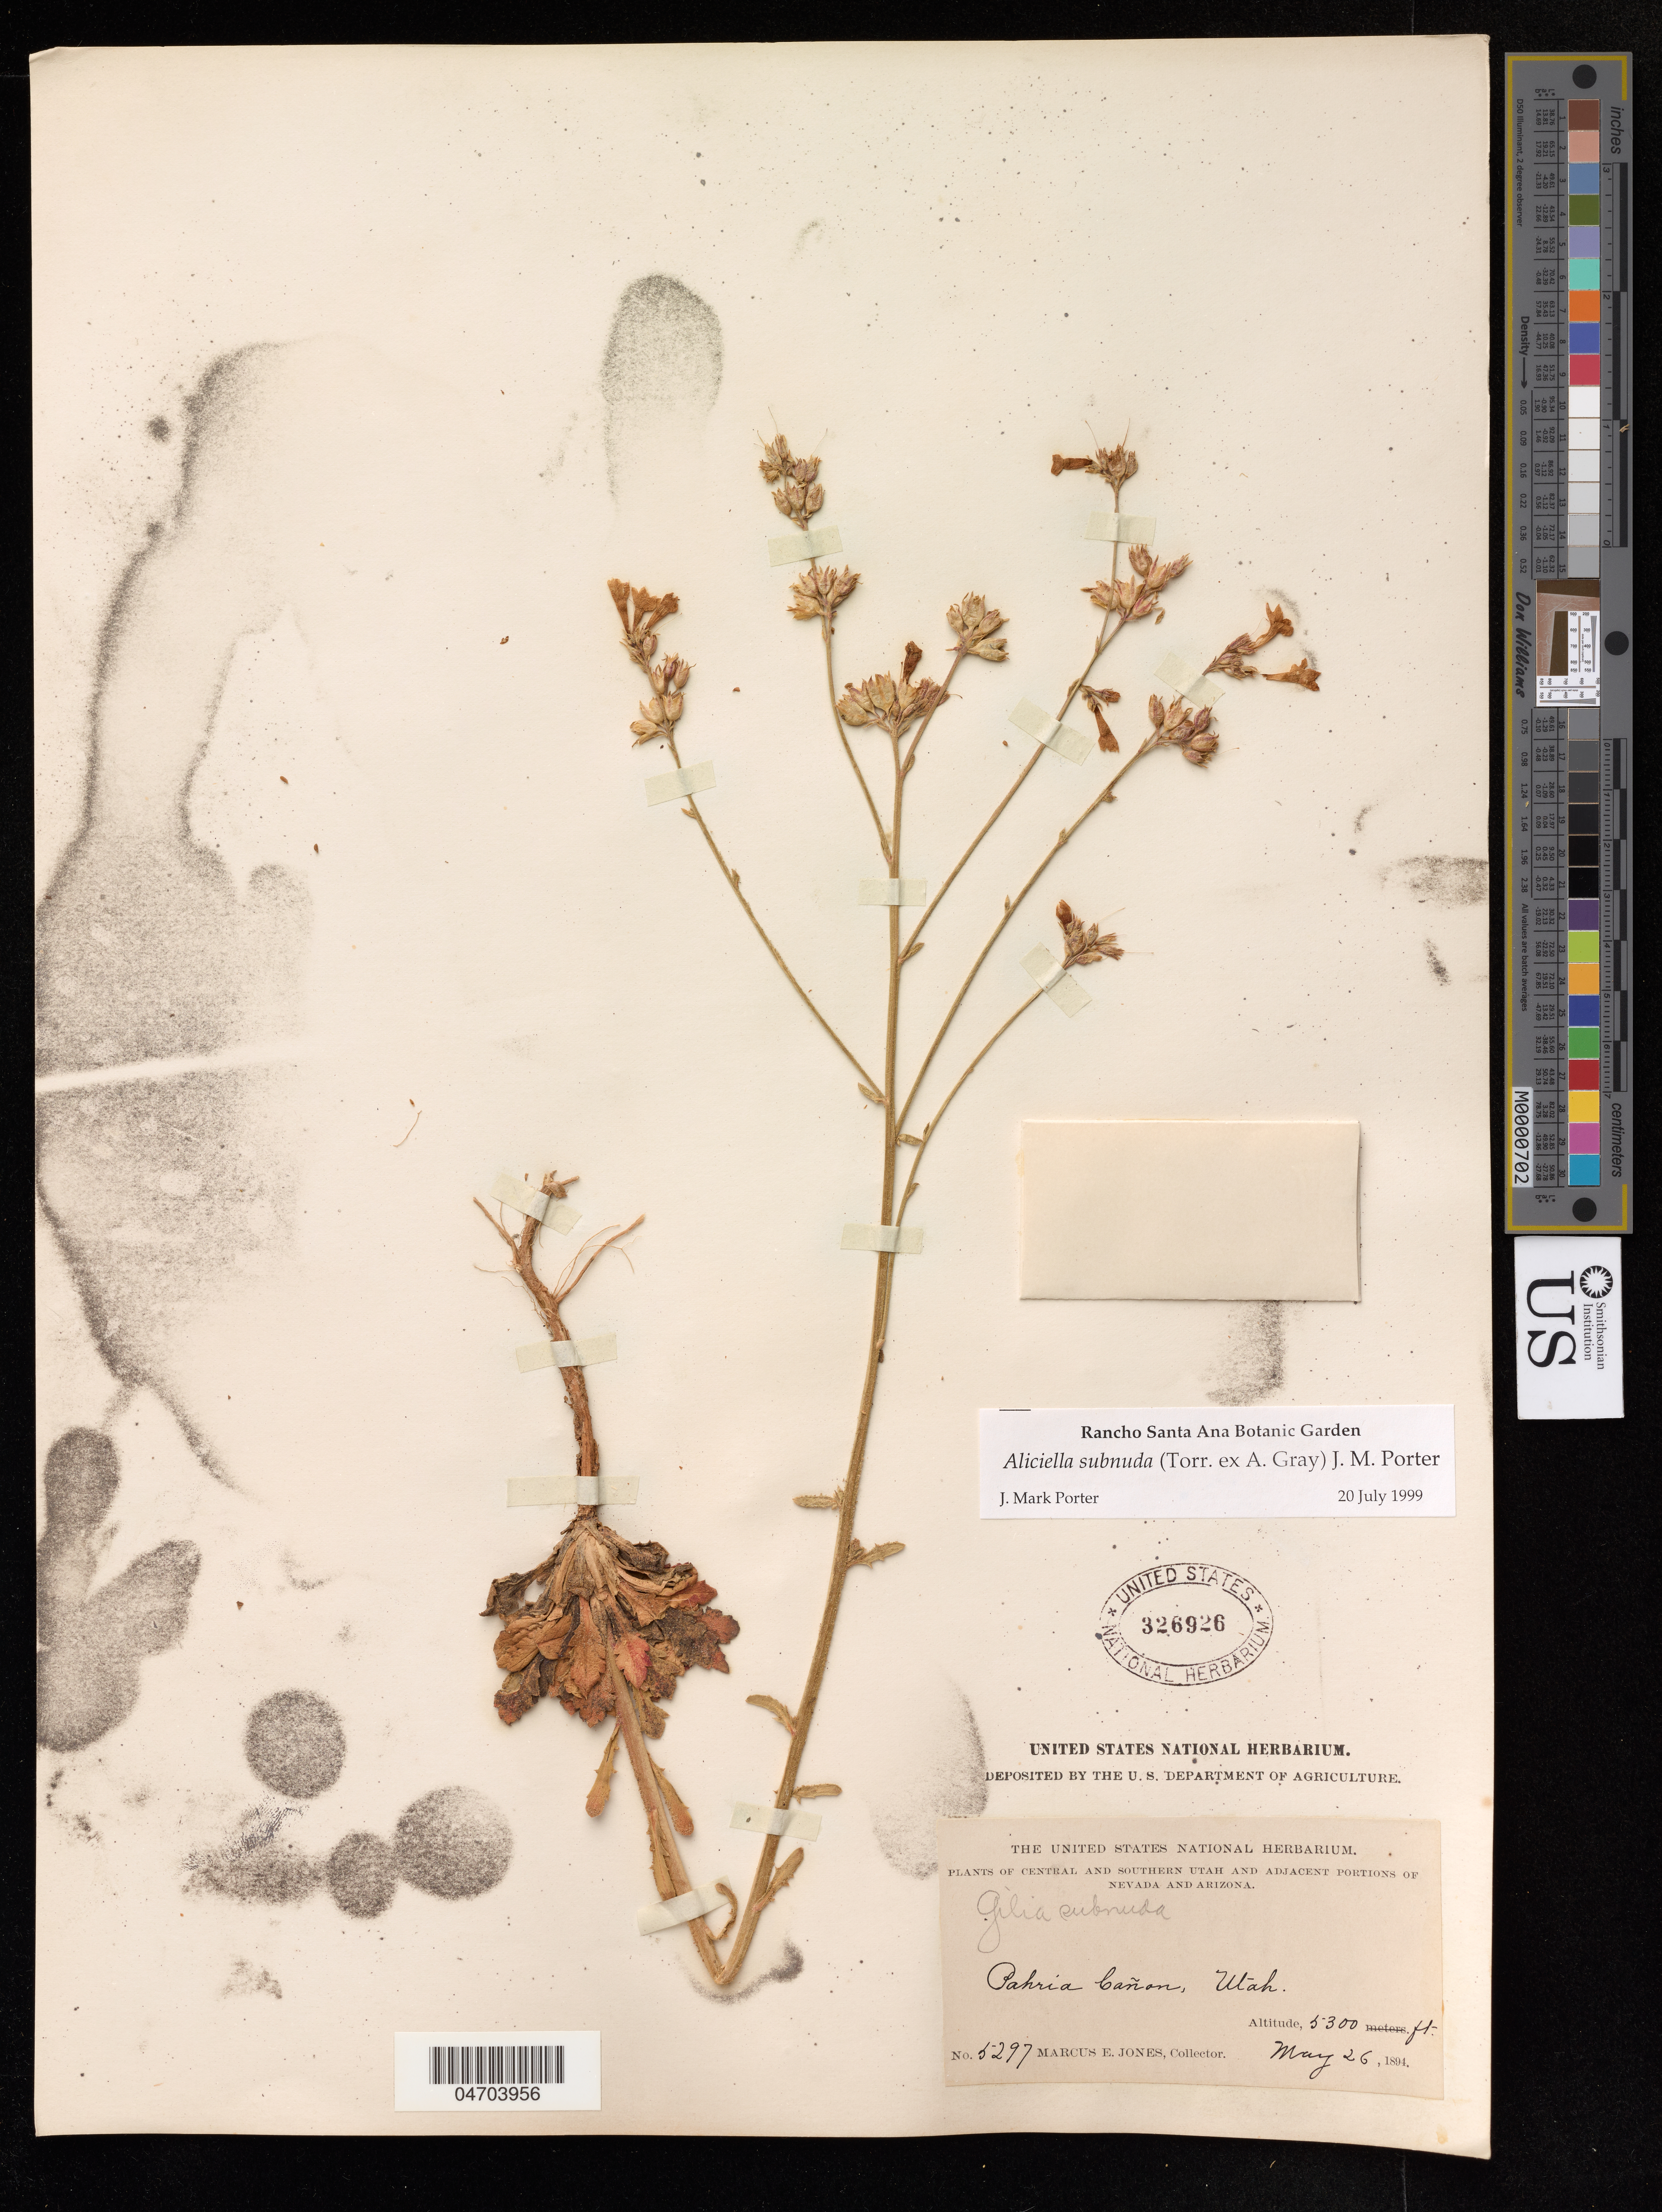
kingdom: Plantae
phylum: Tracheophyta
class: Magnoliopsida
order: Ericales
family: Polemoniaceae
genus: Aliciella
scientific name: Aliciella subnuda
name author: (Torr. ex A. Gray) J.M. Porter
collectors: M. E. Jones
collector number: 5297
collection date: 1894-05-26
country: United States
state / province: Utah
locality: And adjacent protions of Nevada and Arizona, Pahria, Cañon.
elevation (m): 1615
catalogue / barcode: US 326926